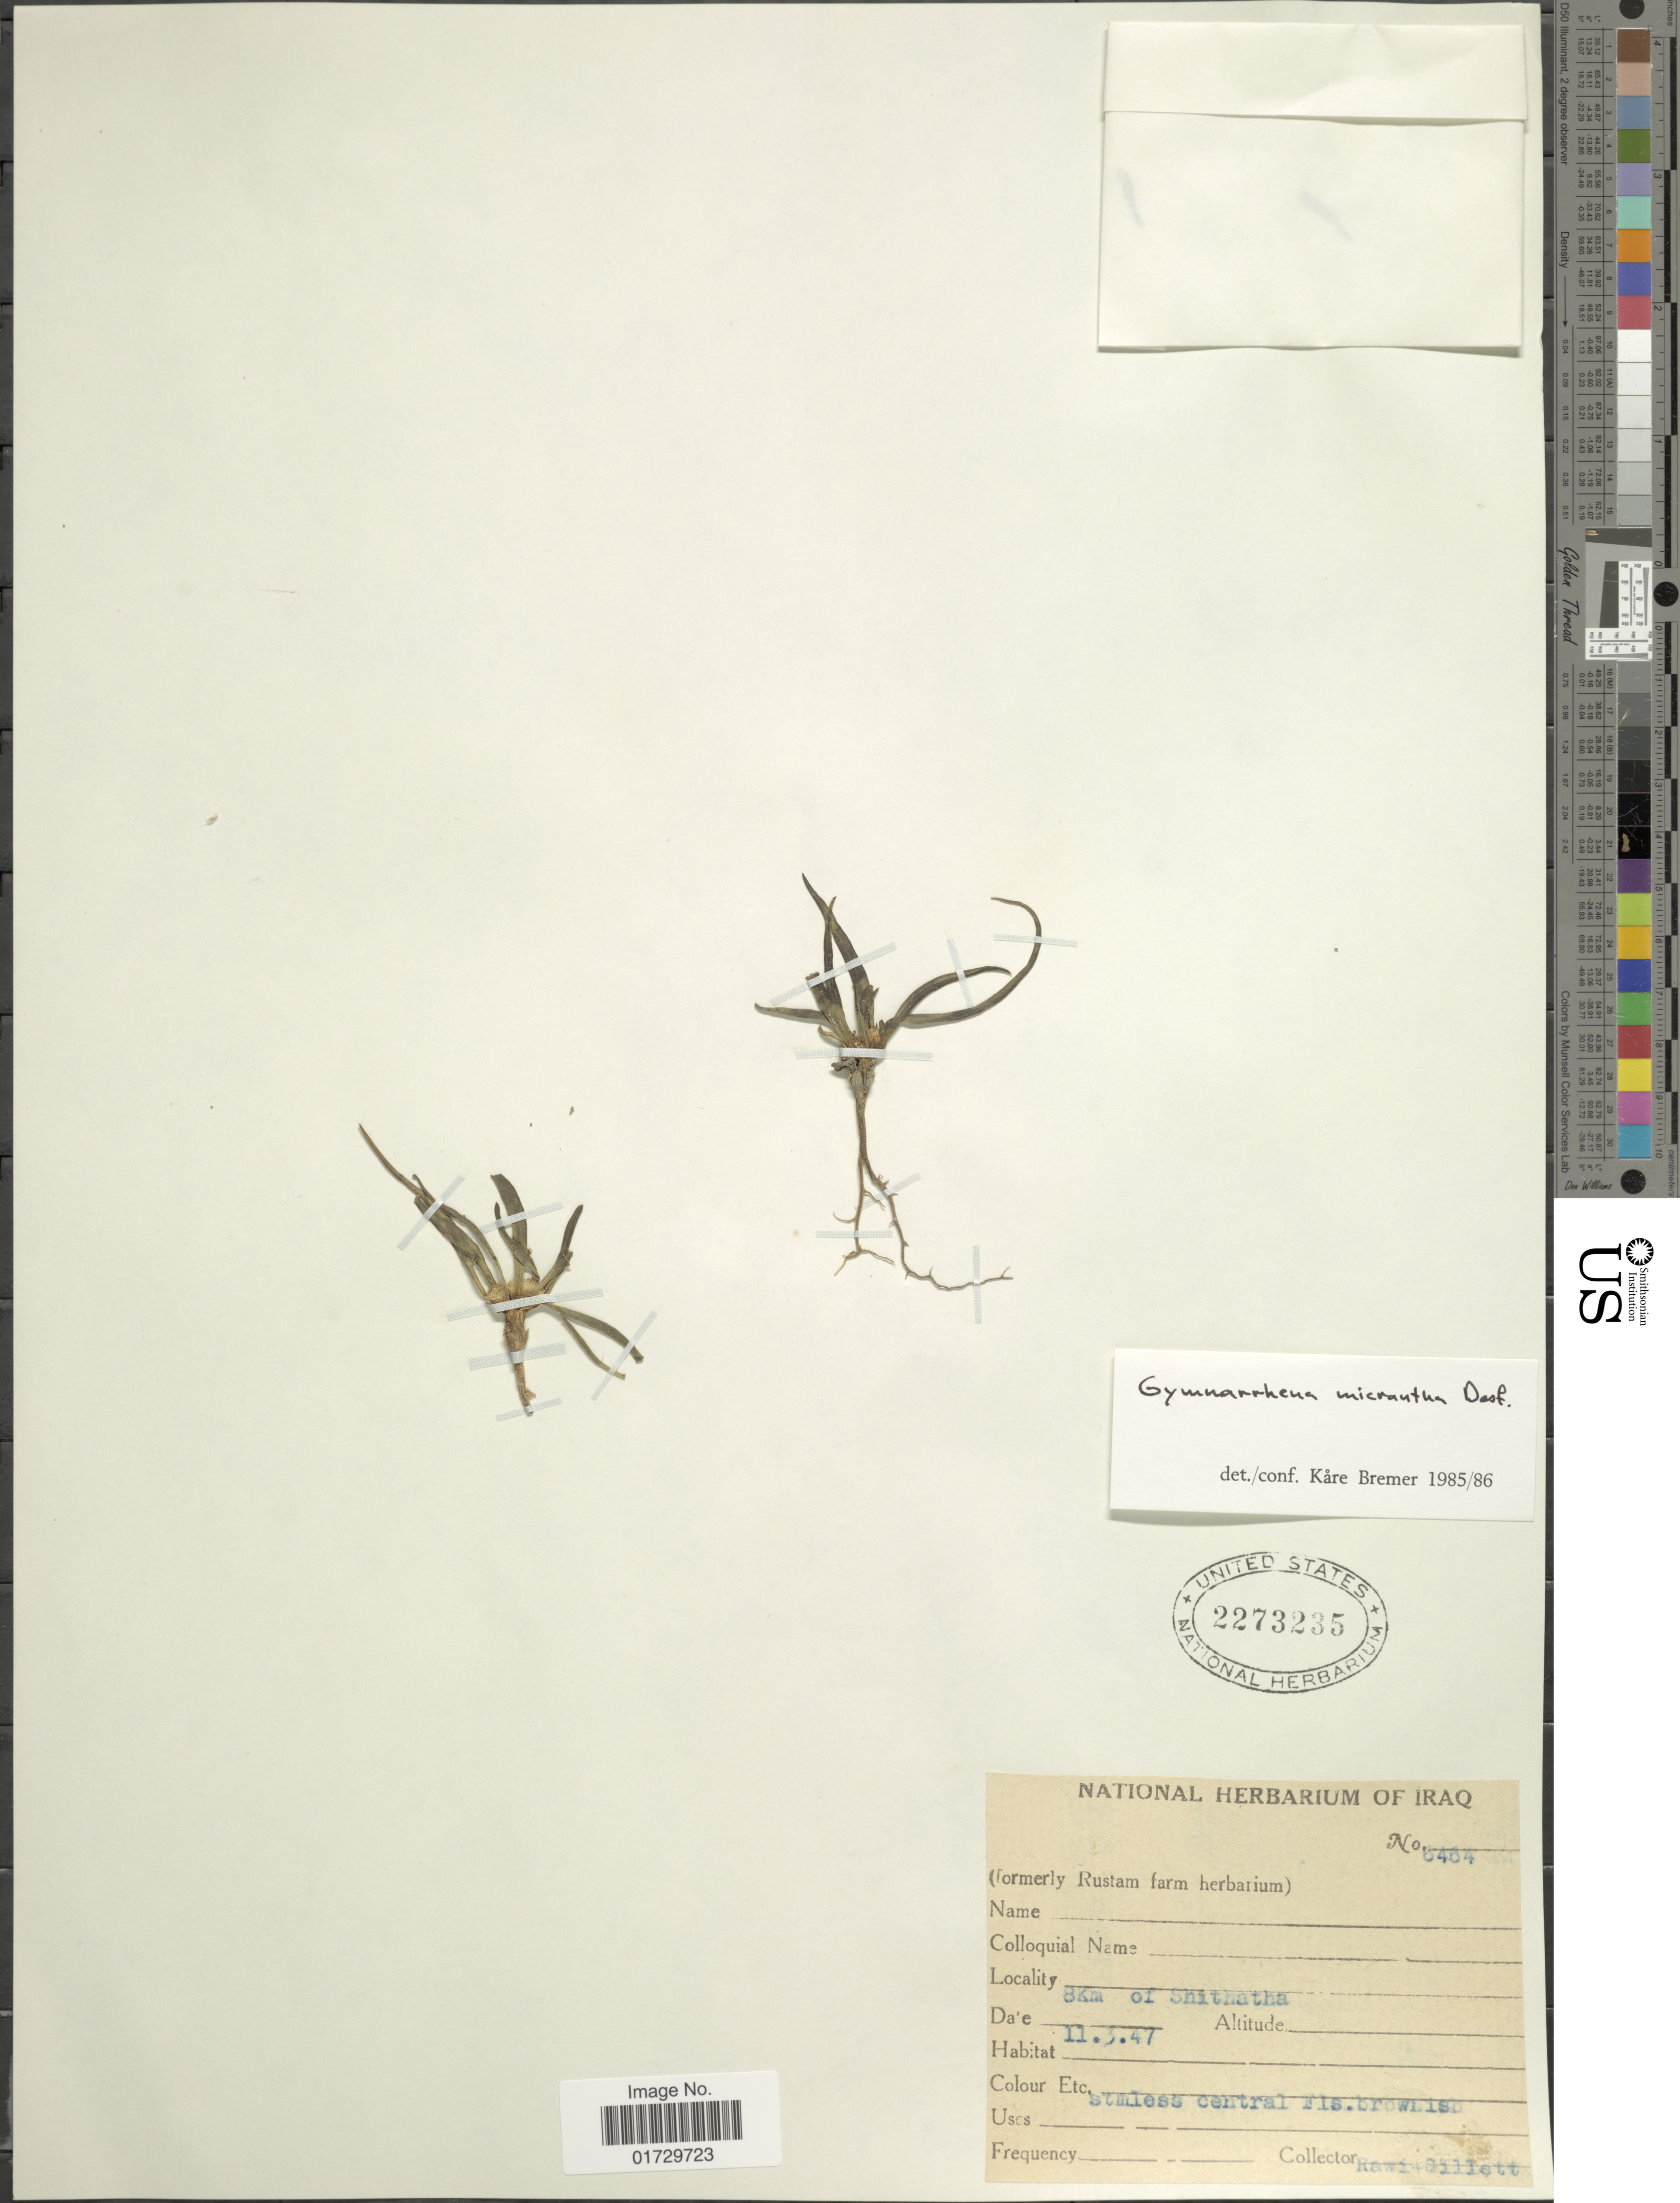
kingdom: Plantae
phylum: Tracheophyta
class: Magnoliopsida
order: Asterales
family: Asteraceae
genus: Gymnarrhena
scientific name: Gymnarrhena micrantha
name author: Desf.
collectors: -. Rawi & Gillett, --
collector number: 6464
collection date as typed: Transcribed d/m/y: 11/3/47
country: Iraq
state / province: Al Karbala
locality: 8 km of Shithatha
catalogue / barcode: US 2273235